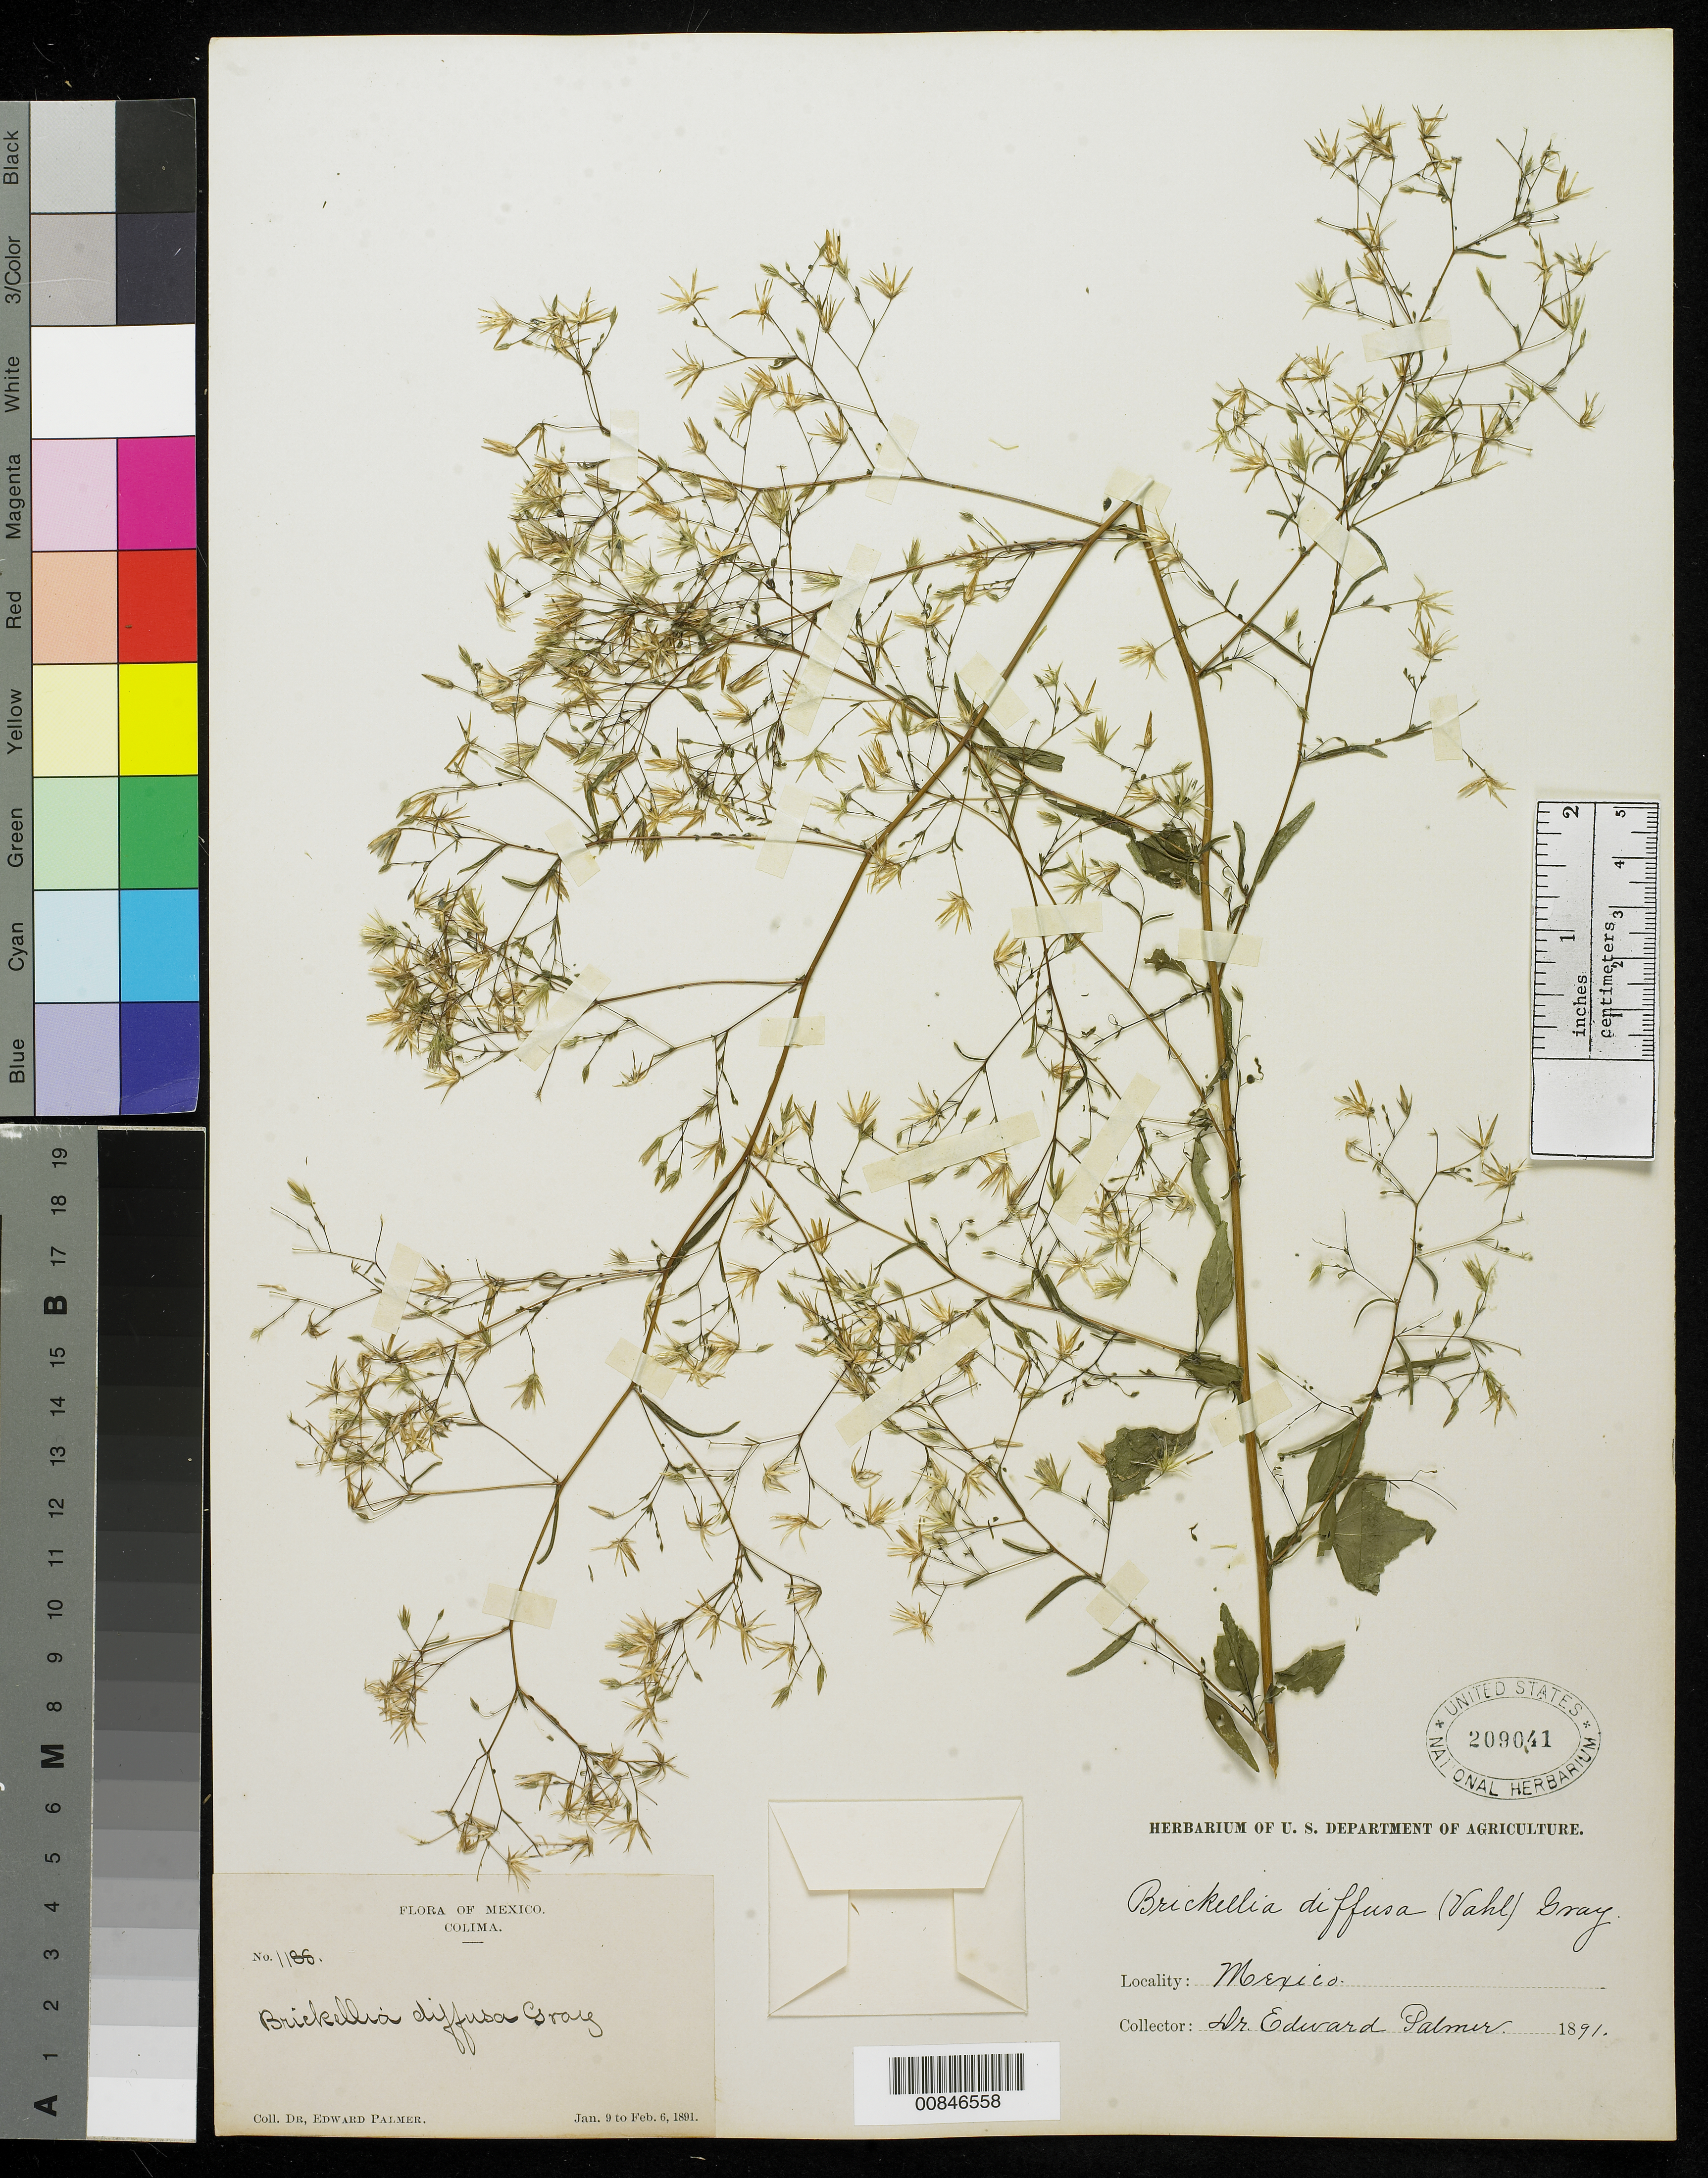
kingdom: Plantae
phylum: Tracheophyta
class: Magnoliopsida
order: Asterales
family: Asteraceae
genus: Brickellia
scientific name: Brickellia diffusa M.E. Jones, nom illeg.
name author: M.E. Jones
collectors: E. Palmer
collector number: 1188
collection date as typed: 09 Jan 1891 to 06 Feb 1891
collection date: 1891-01-09/1891-02-06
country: Mexico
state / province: Colima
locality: Colima.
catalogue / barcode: US 209041